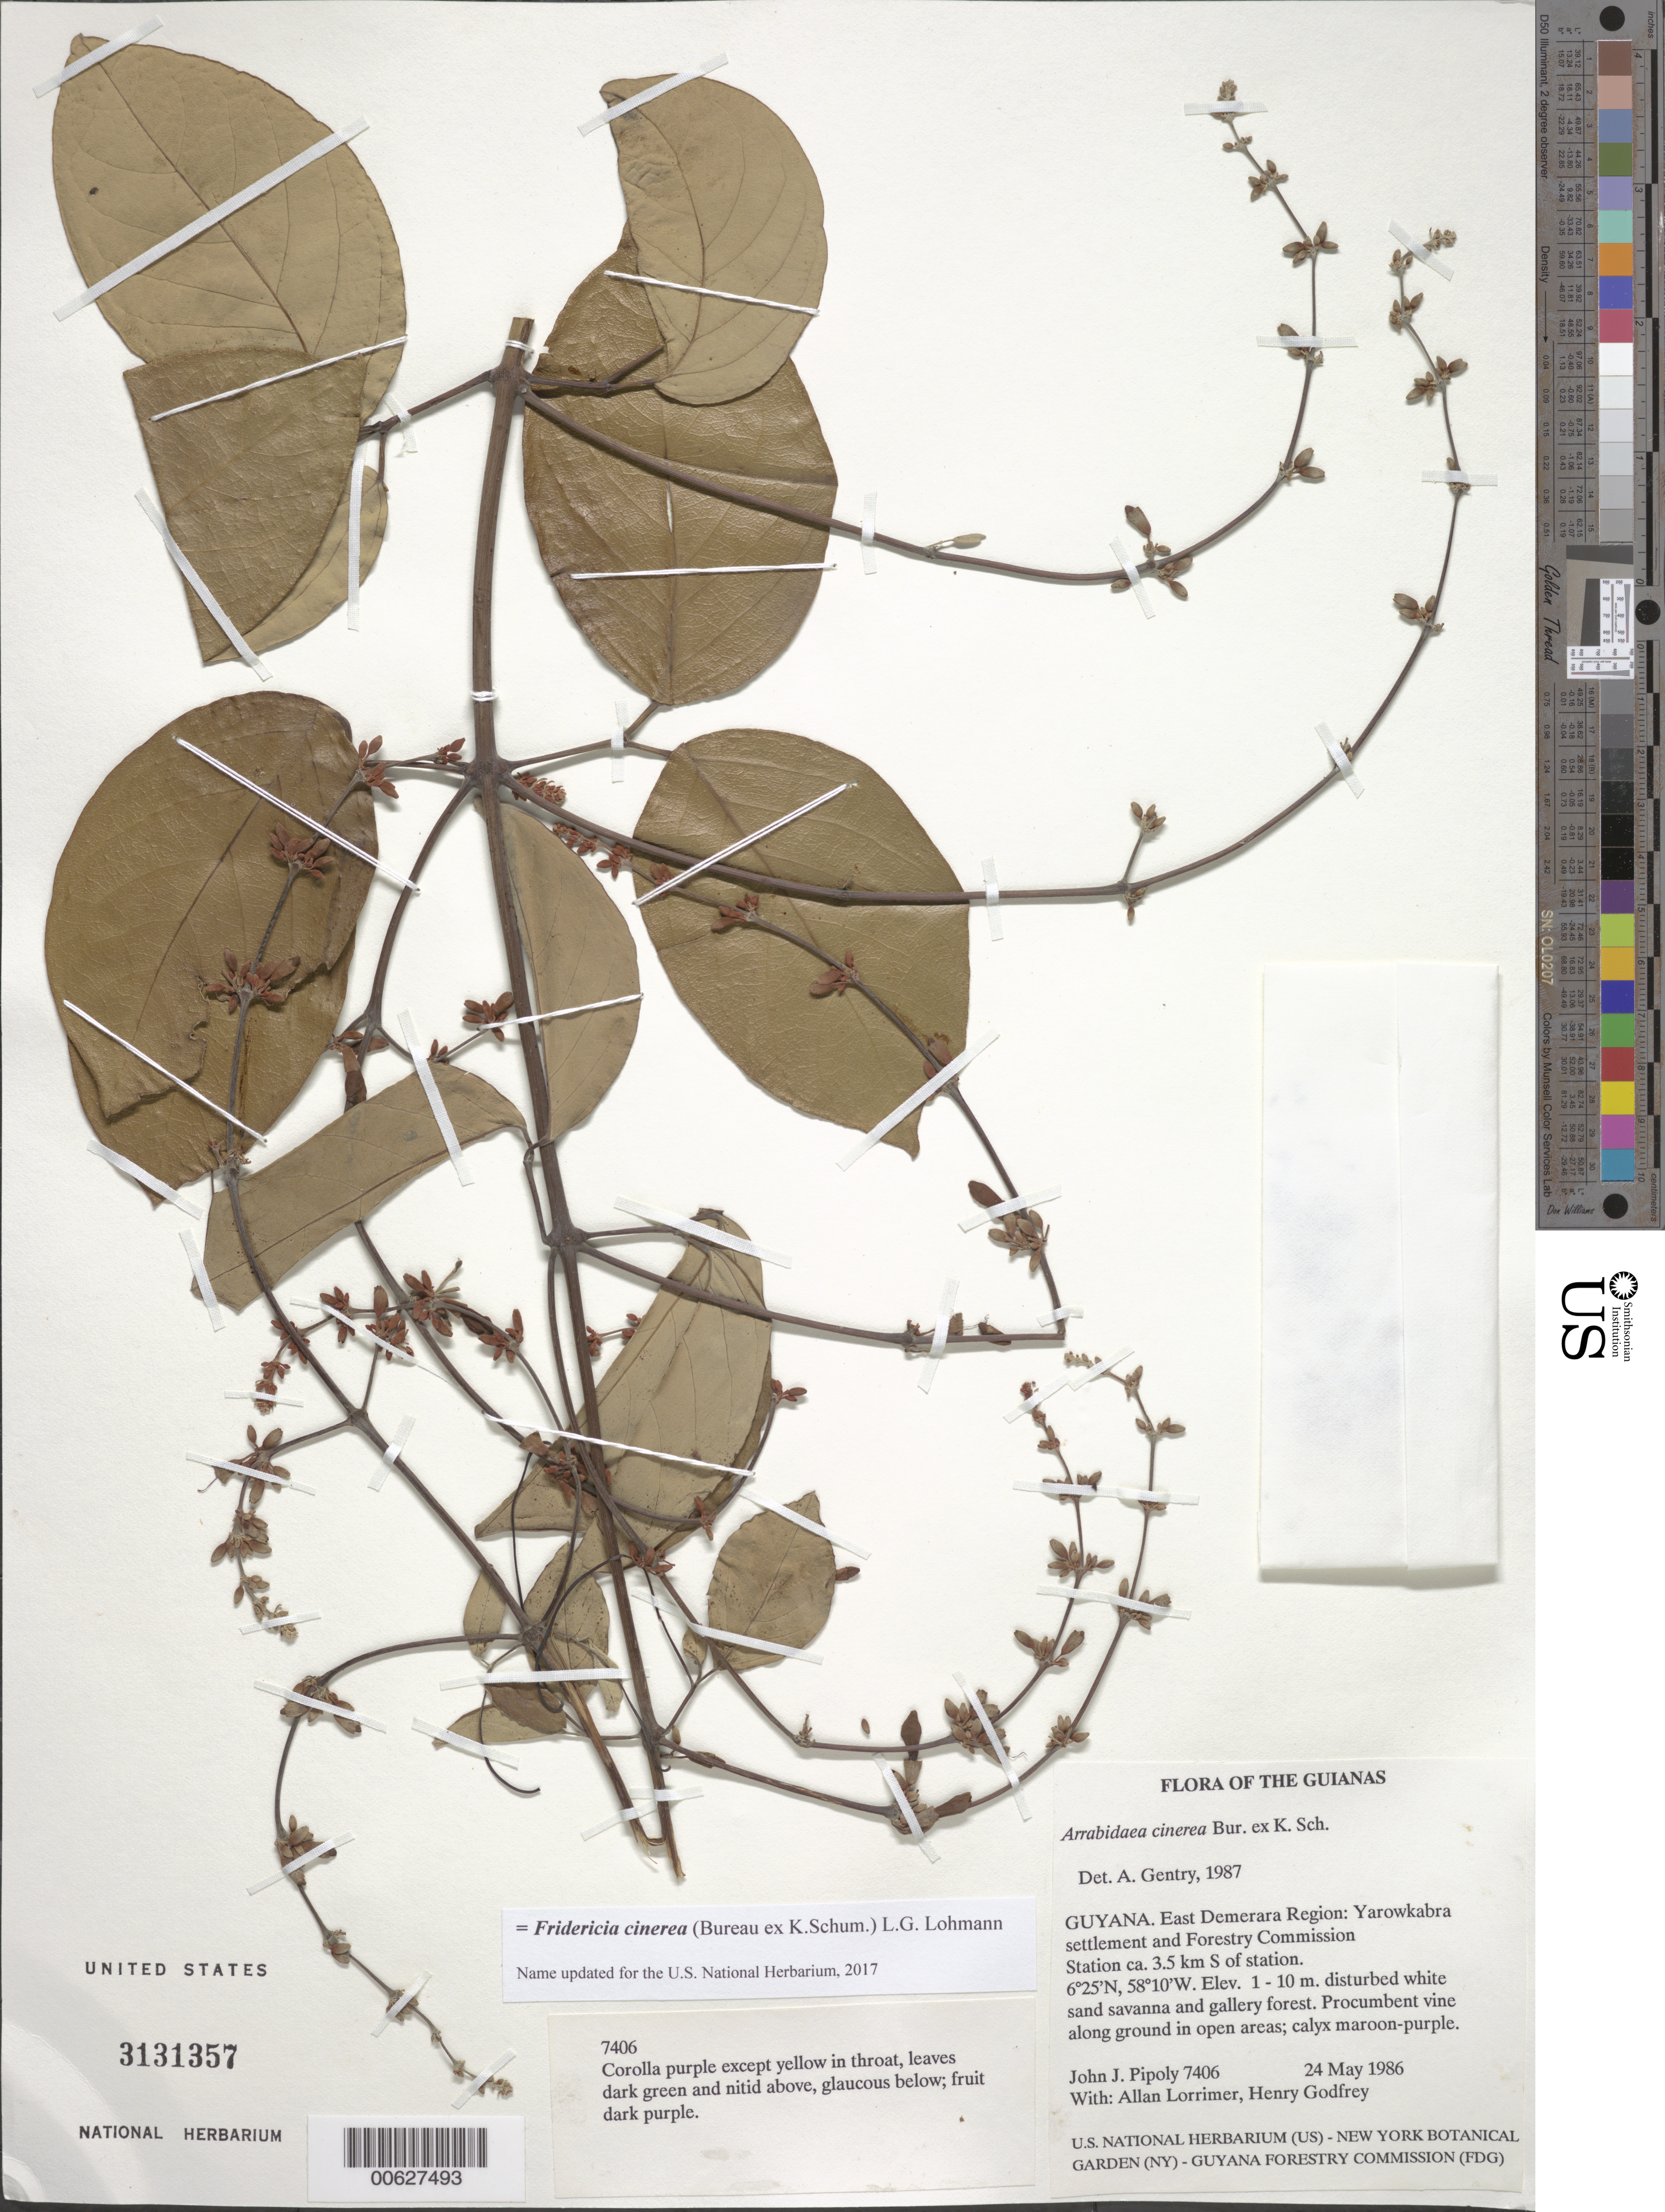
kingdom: Plantae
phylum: Tracheophyta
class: Magnoliopsida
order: Lamiales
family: Bignoniaceae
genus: Fridericia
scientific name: Fridericia cinerea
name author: (Bureau ex K. Schum.) L.G. Lohmann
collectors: J. J. Pipoly, A. Lorrimer & H. Godfrey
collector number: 7406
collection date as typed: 24 May 1986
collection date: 1986-05-24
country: Guyana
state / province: Demerara-Mahaica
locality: Yarowkabra settlement and Forestry Commission Station ca. 3.5 km S of station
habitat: Disturbed white sand savanna and gallery forest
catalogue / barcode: US 3131357